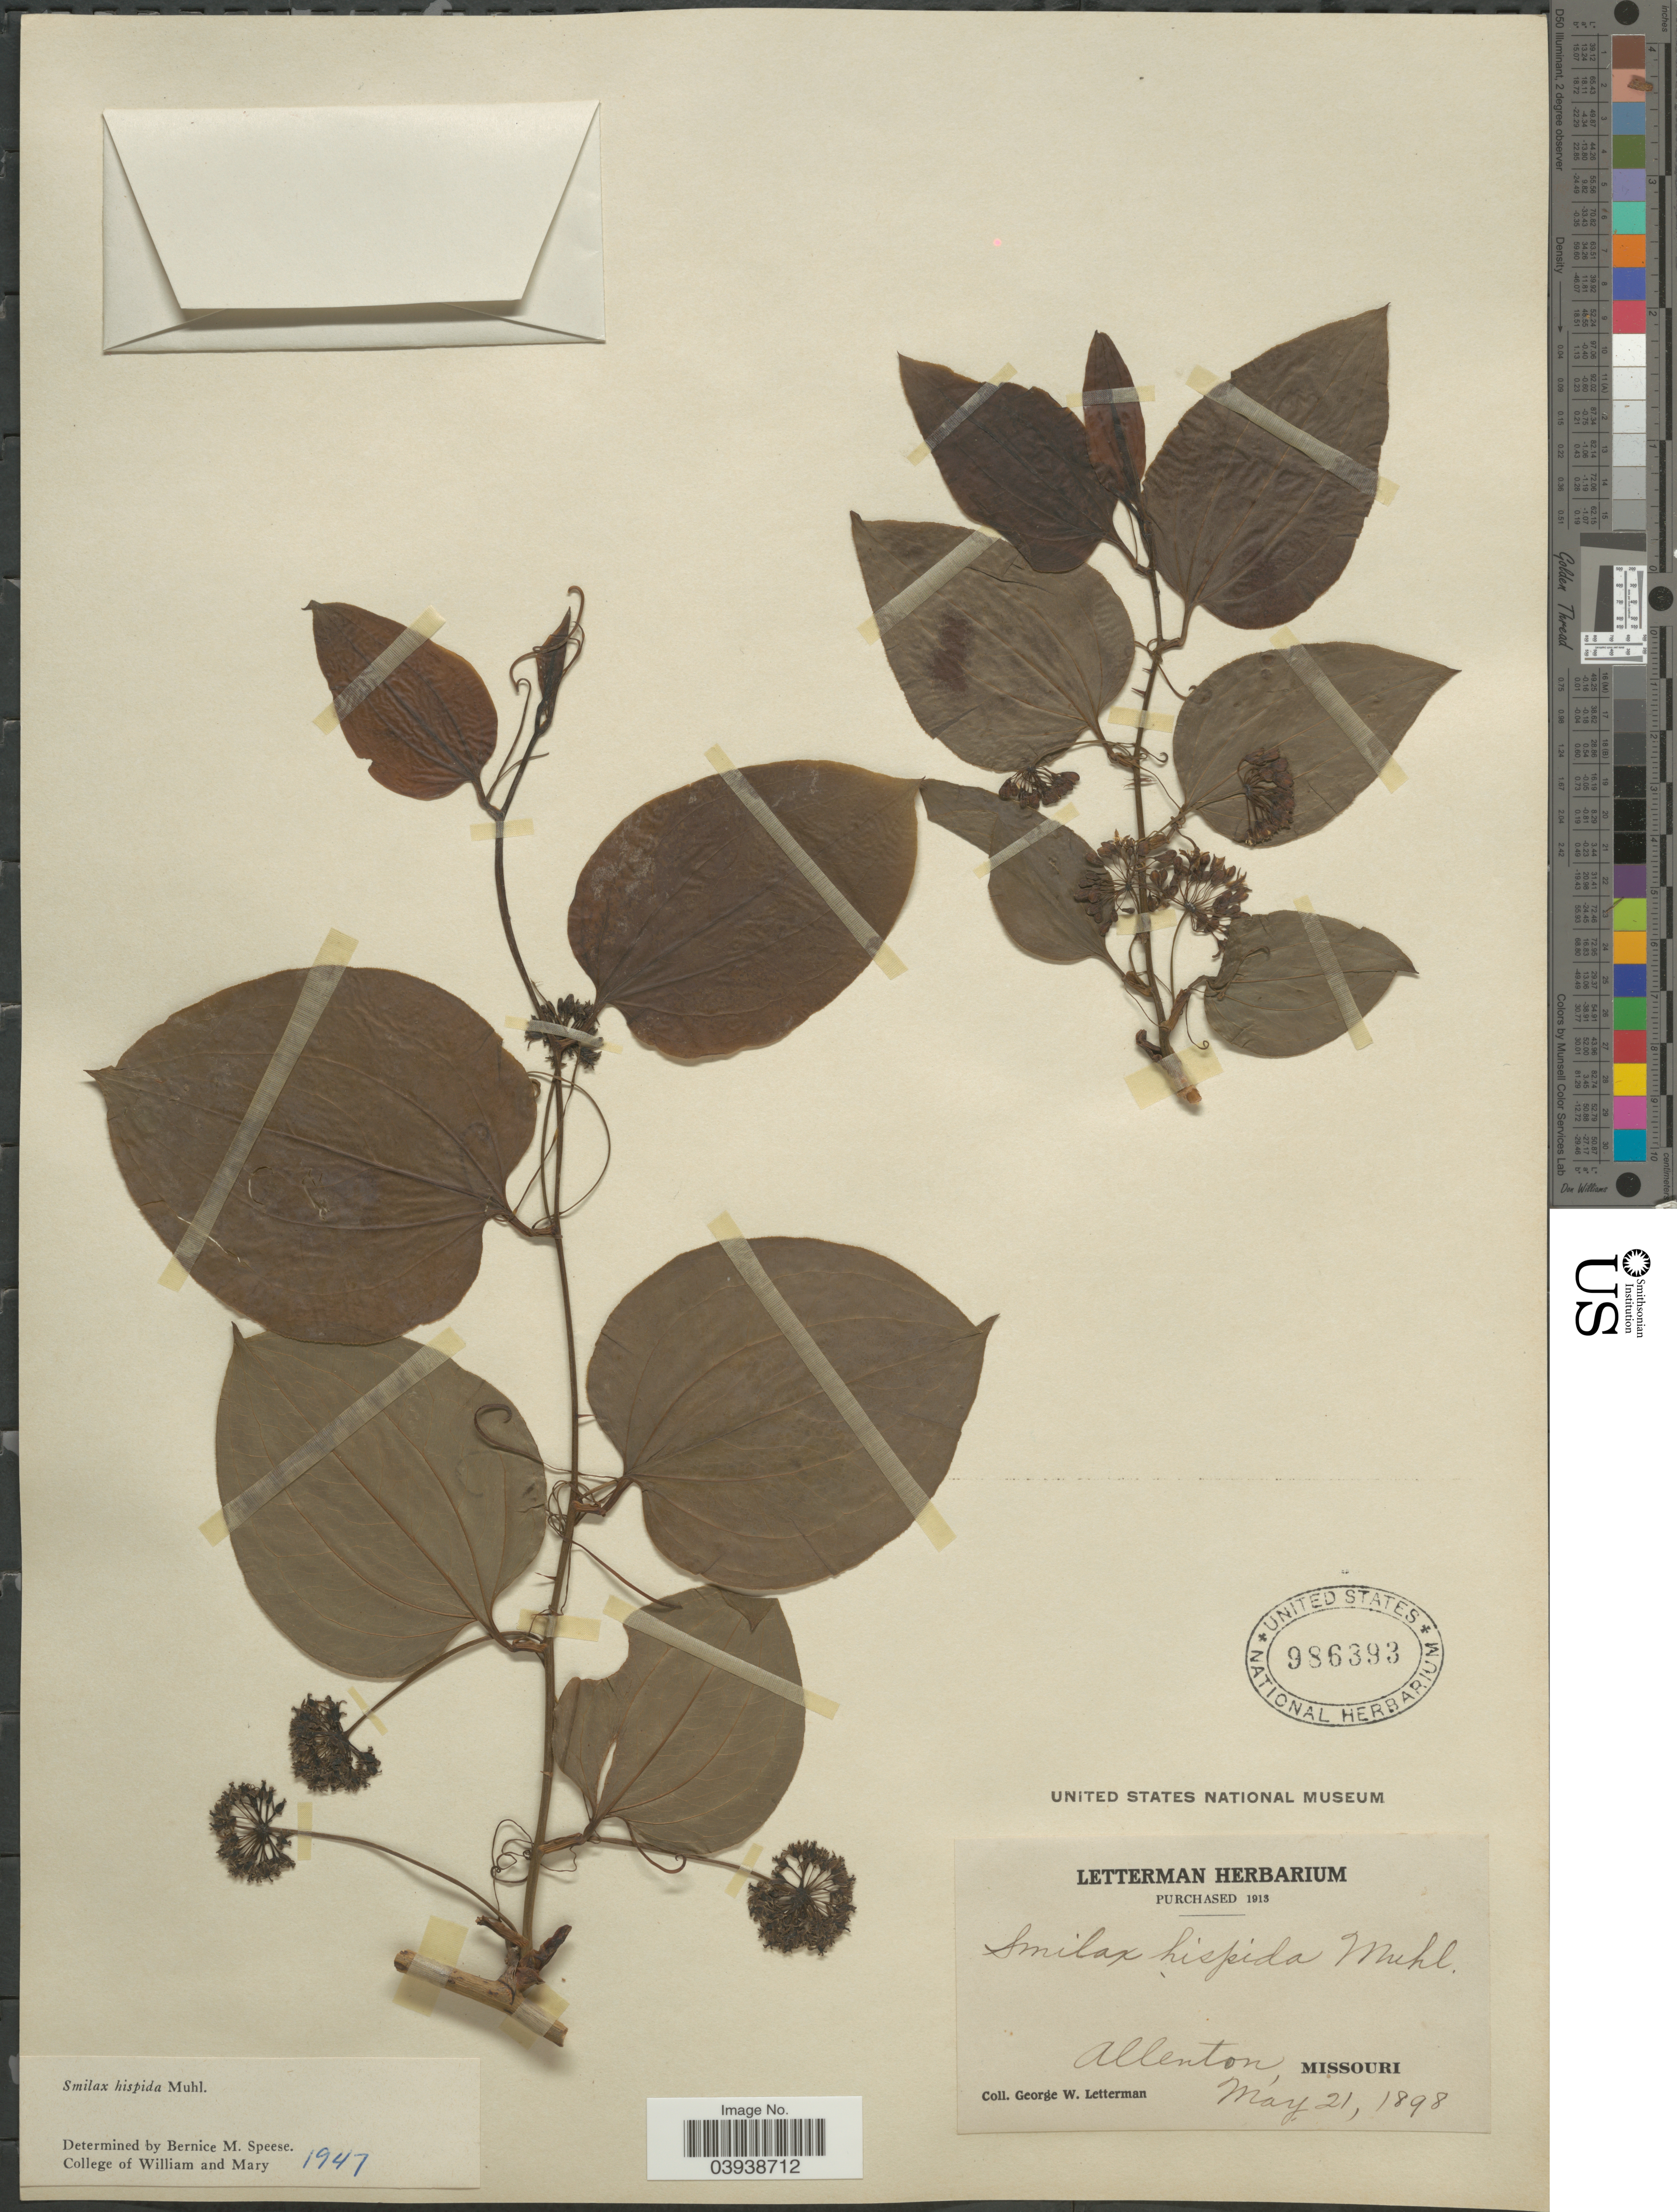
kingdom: Plantae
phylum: Tracheophyta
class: Liliopsida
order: Liliales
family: Smilacaceae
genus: Smilax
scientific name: Smilax hispida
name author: Raf.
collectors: G. W. Letterman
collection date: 1898-05-21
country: United States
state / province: Missouri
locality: Allenton.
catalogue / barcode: US 986393